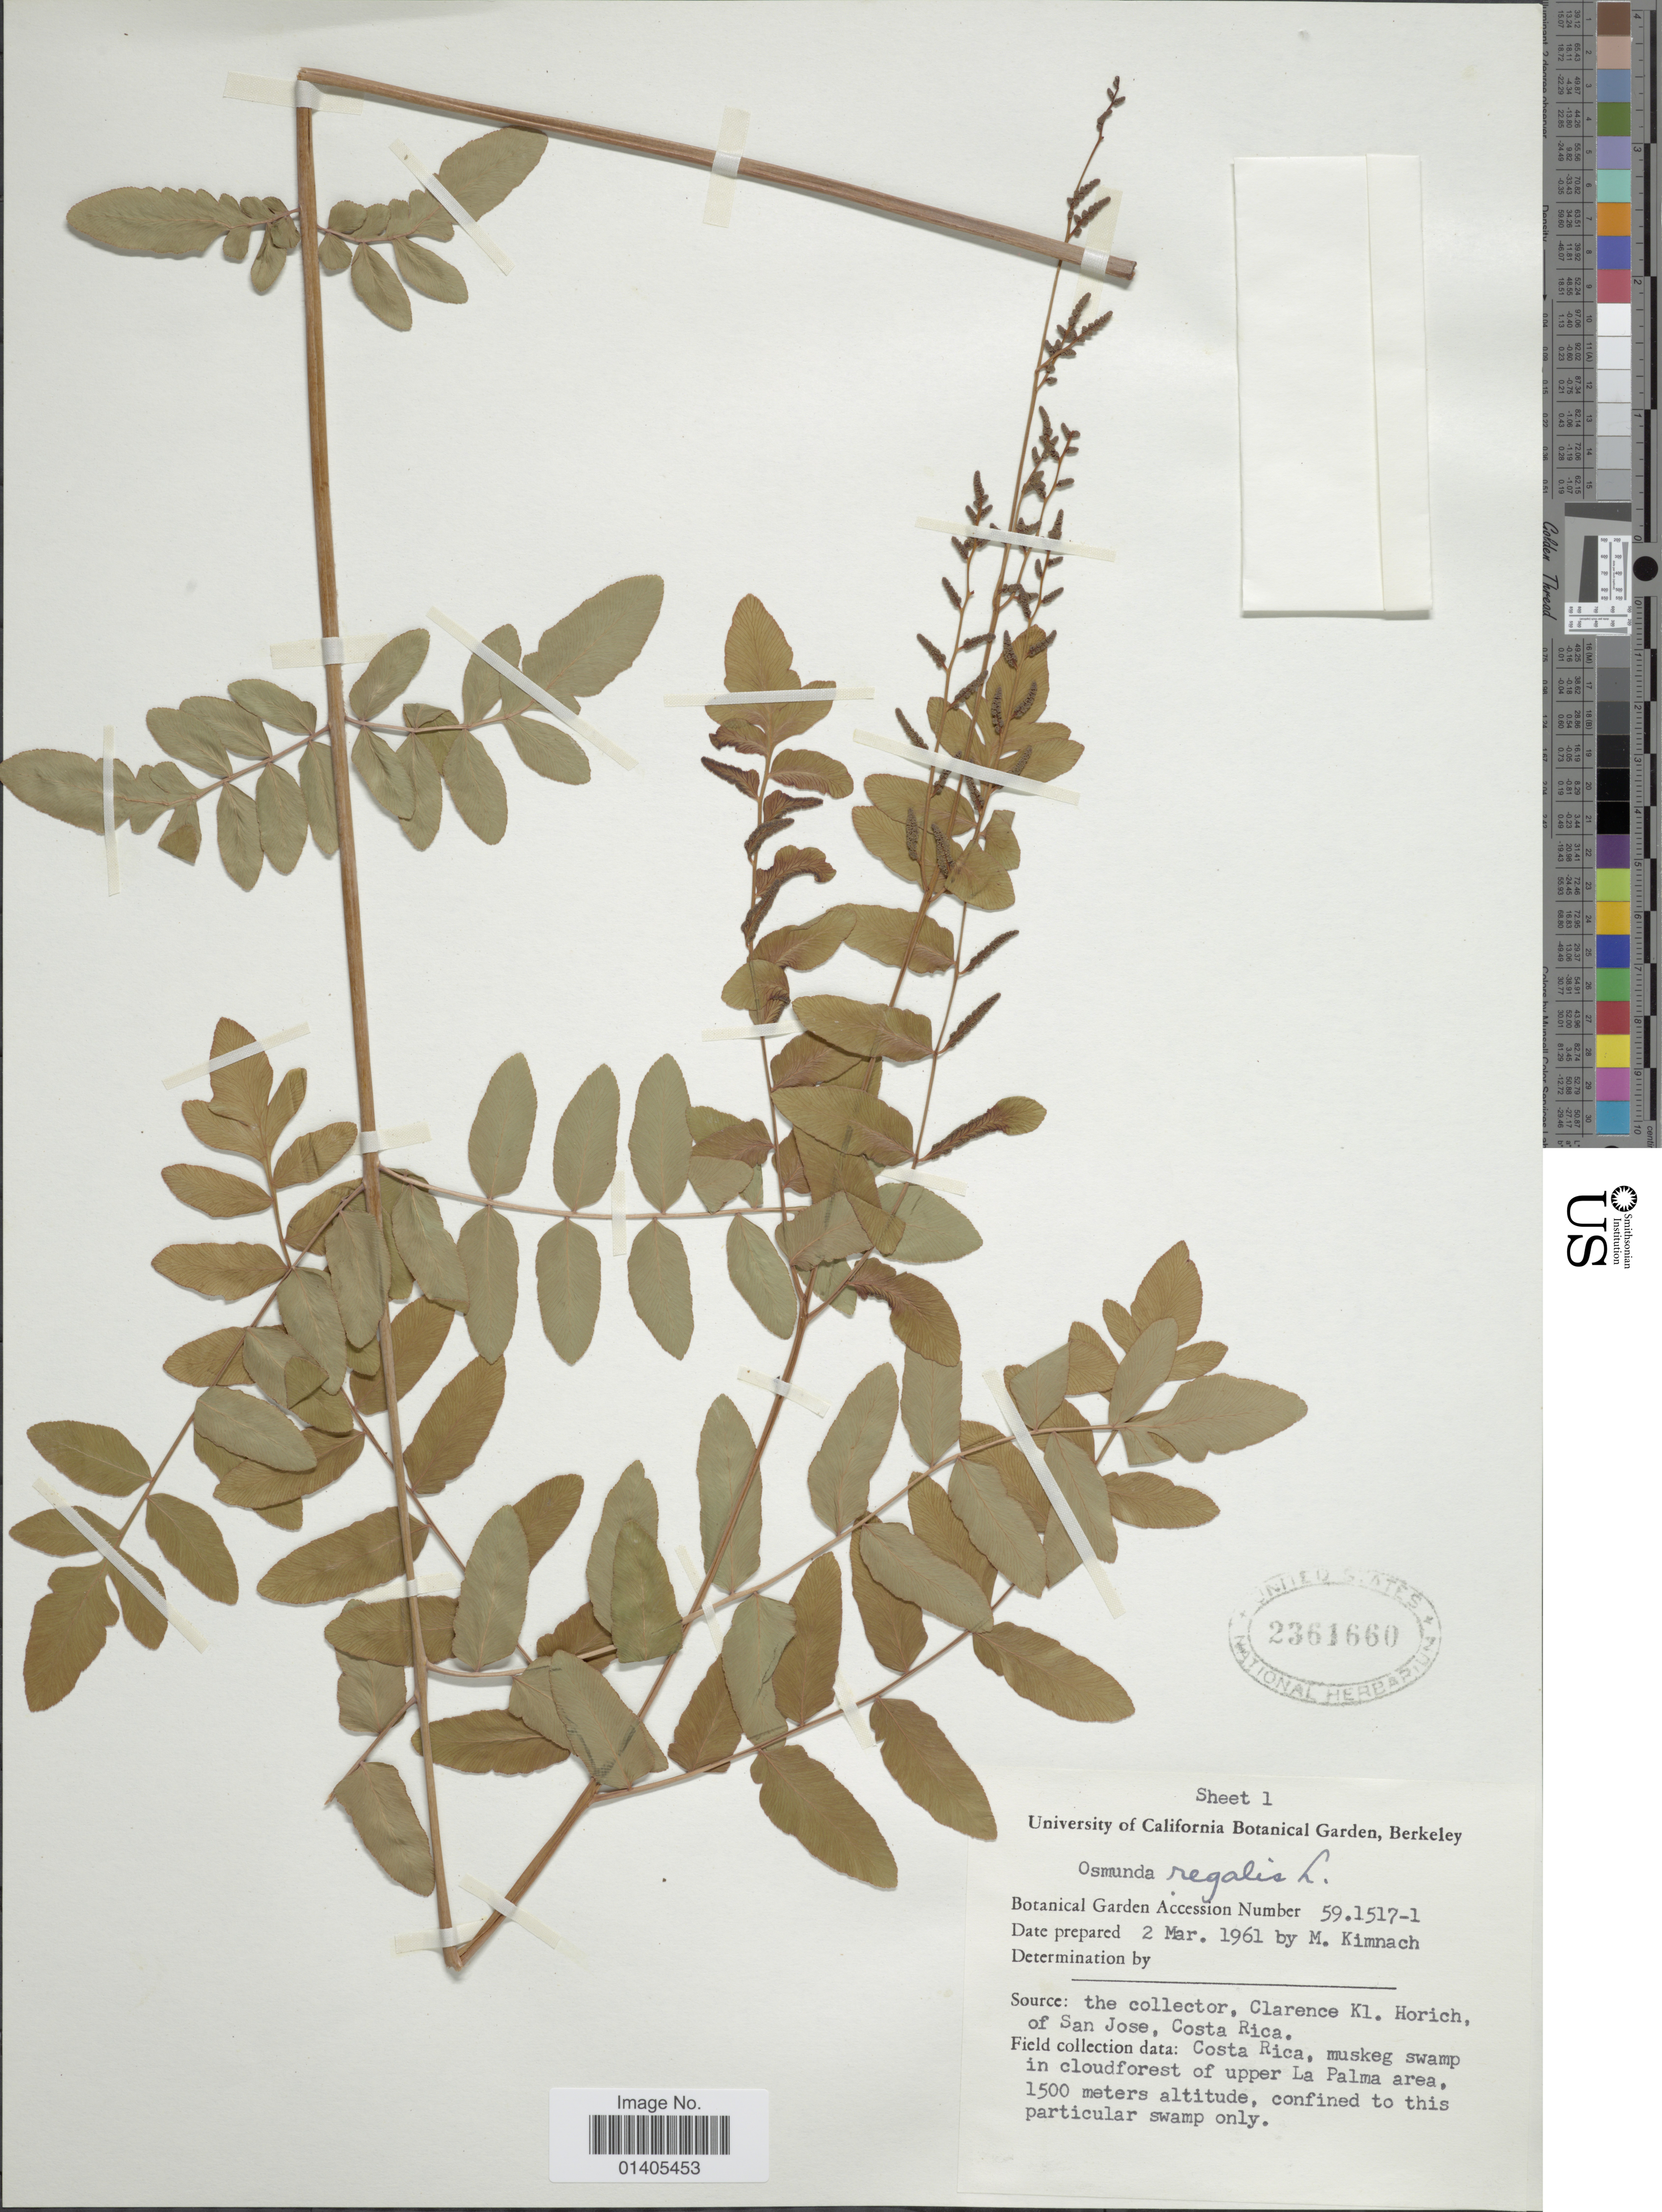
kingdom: Plantae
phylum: Tracheophyta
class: Polypodiopsida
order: Osmundales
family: Osmundaceae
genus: Osmunda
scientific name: Osmunda regalis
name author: L.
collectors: M. W. Kimnach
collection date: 1961-03-02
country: Costa Rica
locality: Muskeg swamp in cloudforest of upper La Palma area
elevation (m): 1500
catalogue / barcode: US 2361660